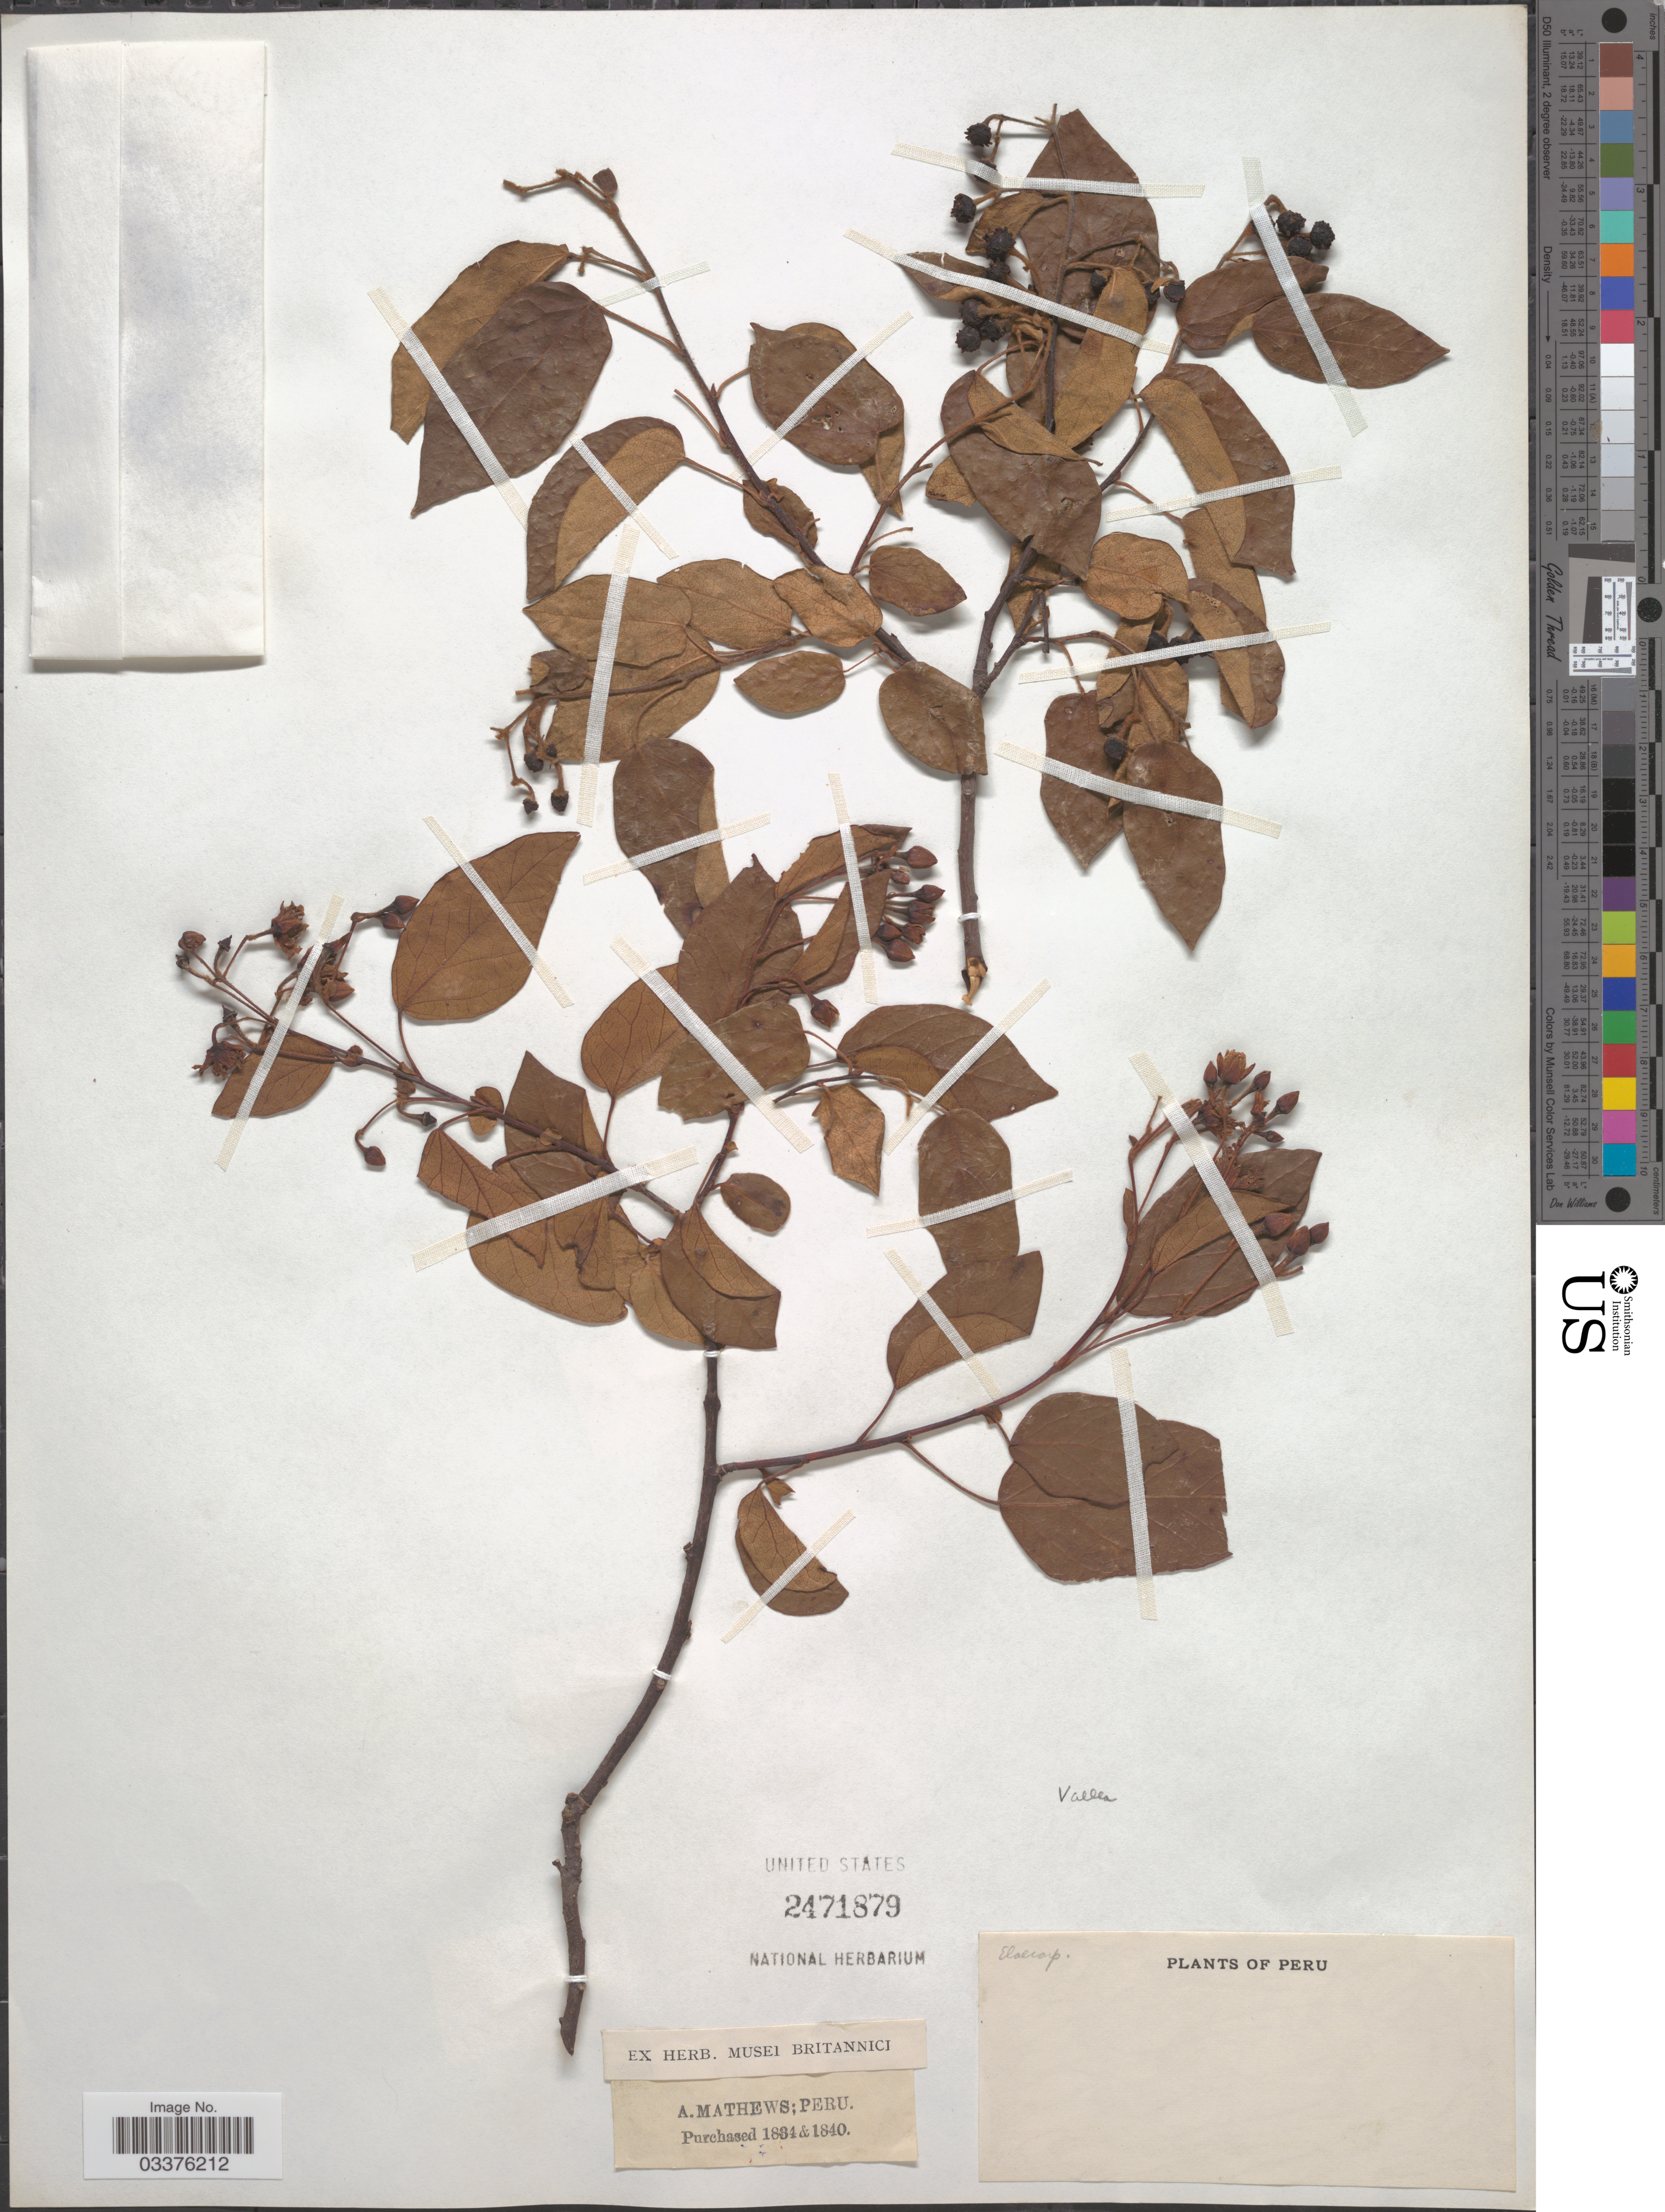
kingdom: Plantae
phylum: Tracheophyta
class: Magnoliopsida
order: Oxalidales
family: Elaeocarpaceae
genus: Vallea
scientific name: Vallea stipularis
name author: L. f.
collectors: A. Mathews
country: Peru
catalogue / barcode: US 2471879